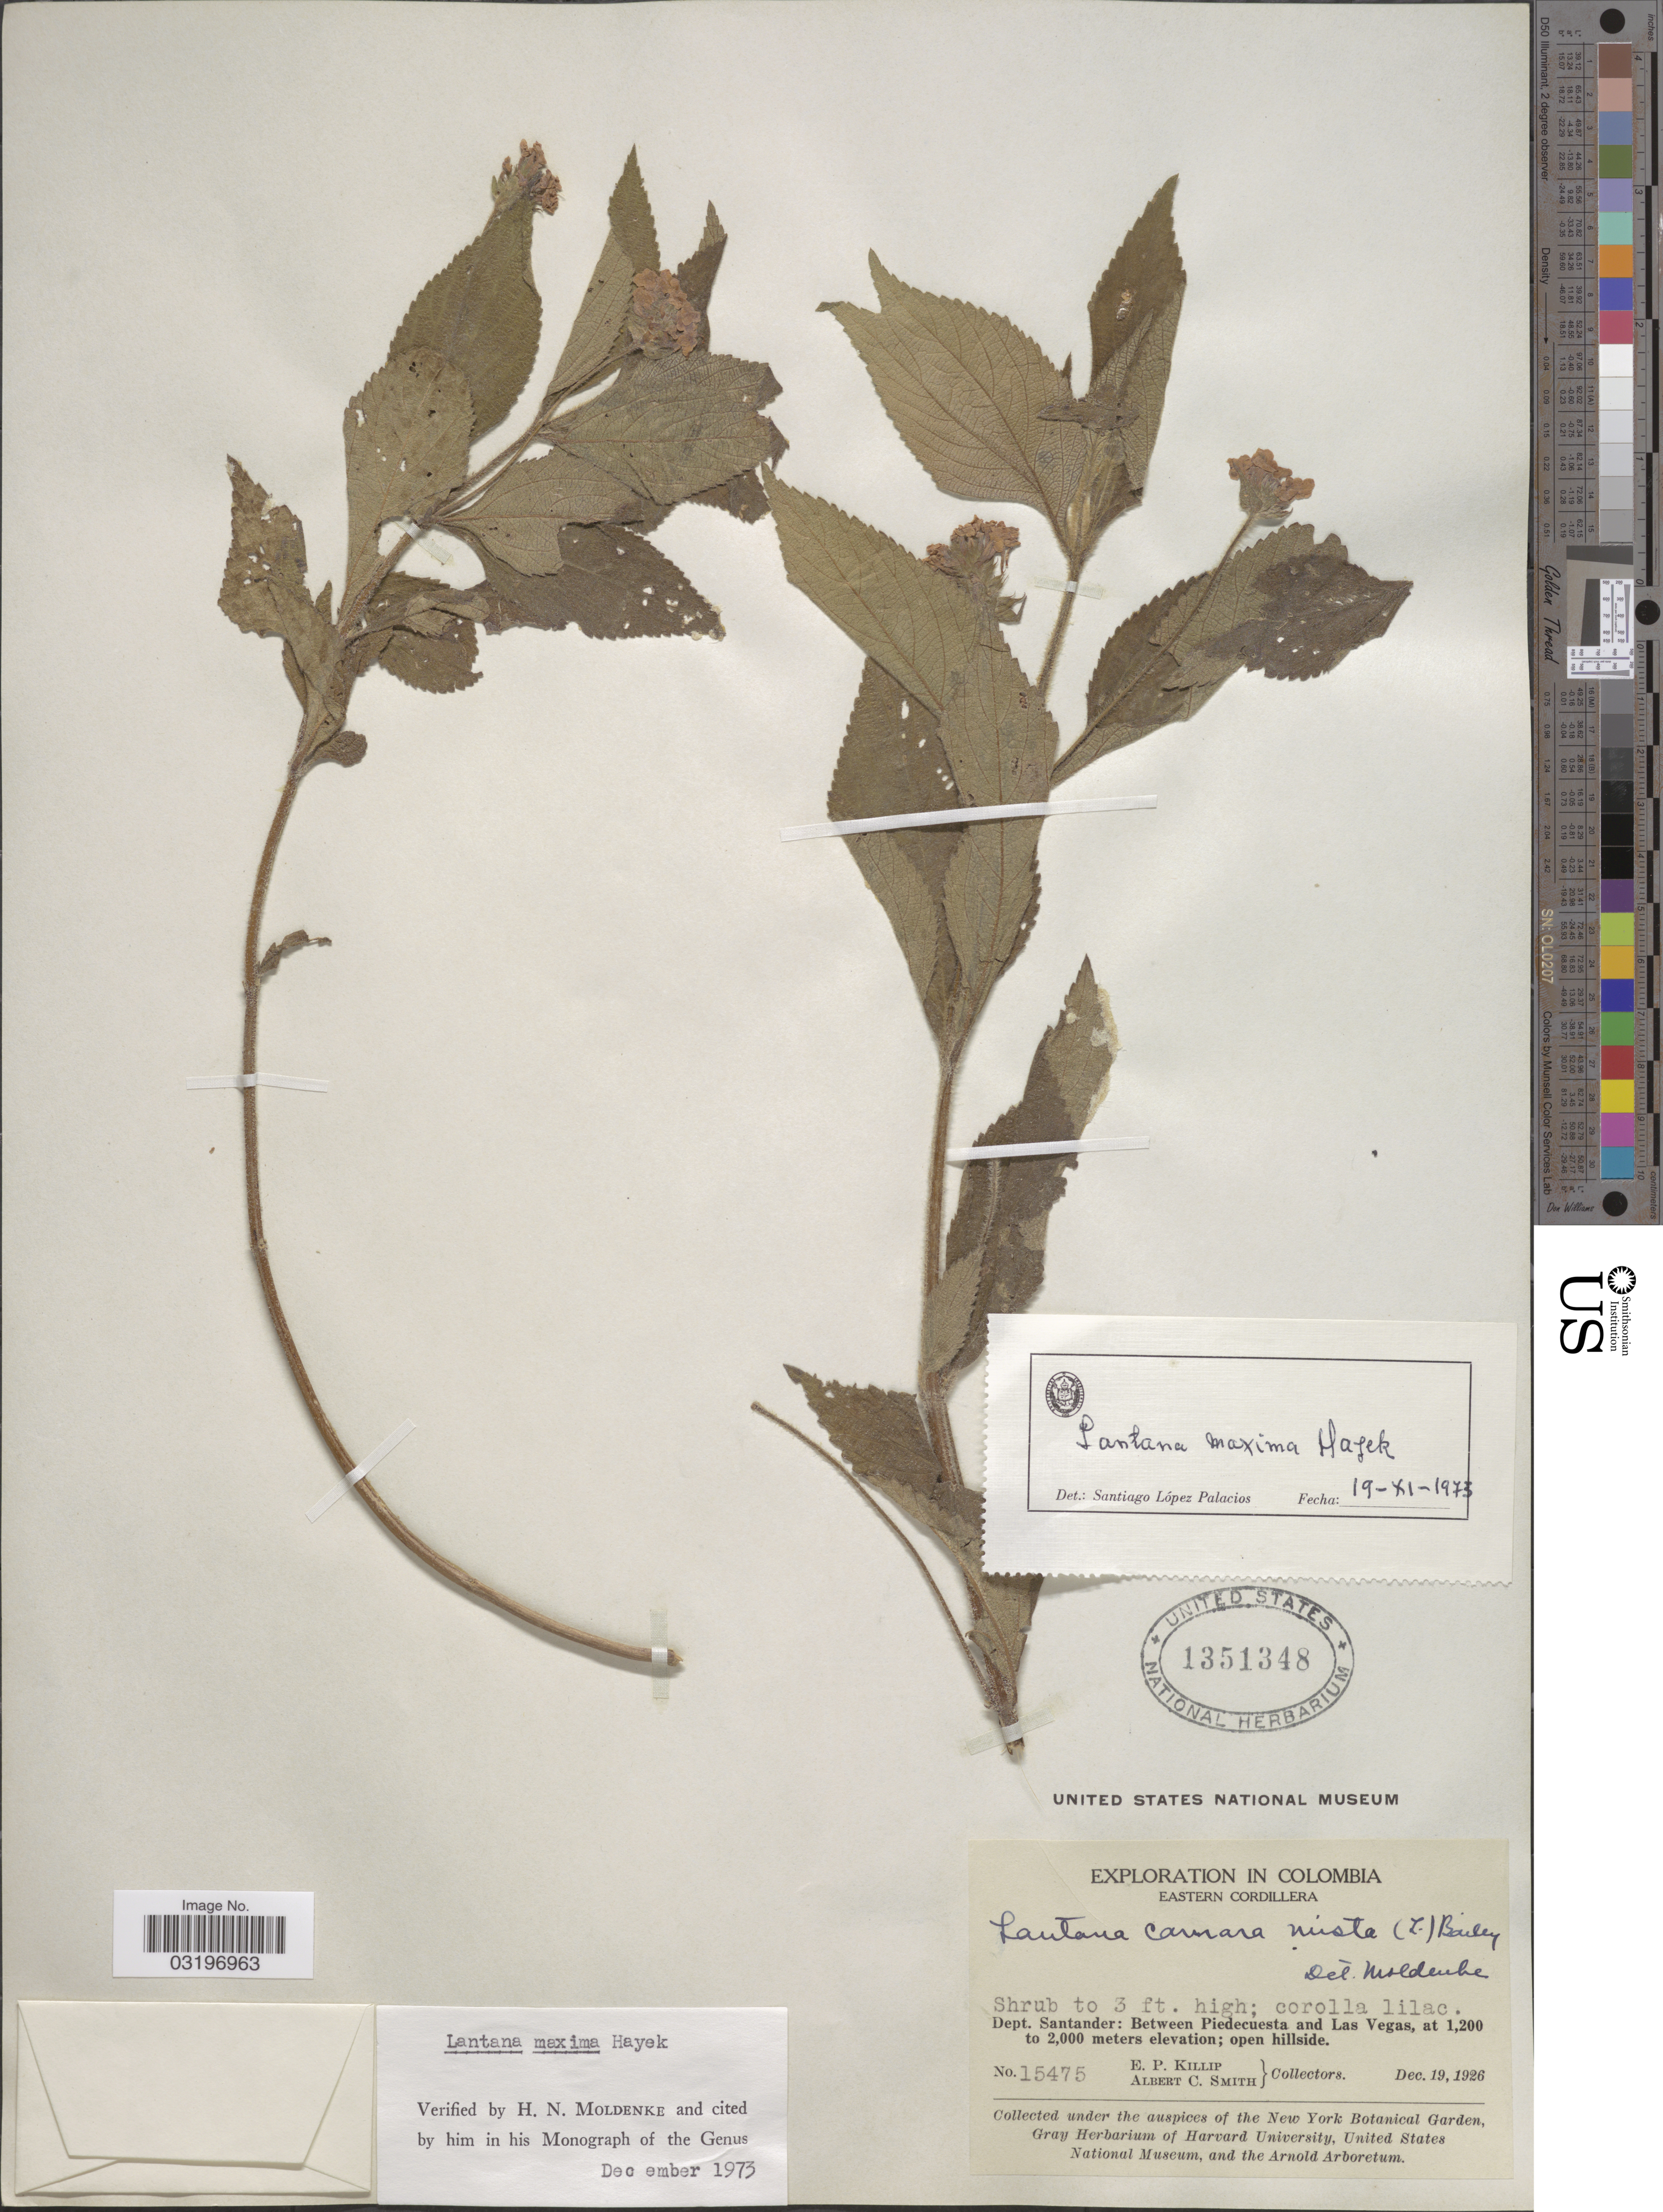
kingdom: Plantae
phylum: Tracheophyta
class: Magnoliopsida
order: Lamiales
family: Verbenaceae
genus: Lantana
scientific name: Lantana maxima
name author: Hayek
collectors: E. P. Killip & A. C. Smith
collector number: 15475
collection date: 1926-12-19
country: Colombia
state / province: Santander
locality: Eastern Cordillera. Dept. Santander: between Piedecuesta and Las Vegas.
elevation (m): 1200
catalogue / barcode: US 1351348